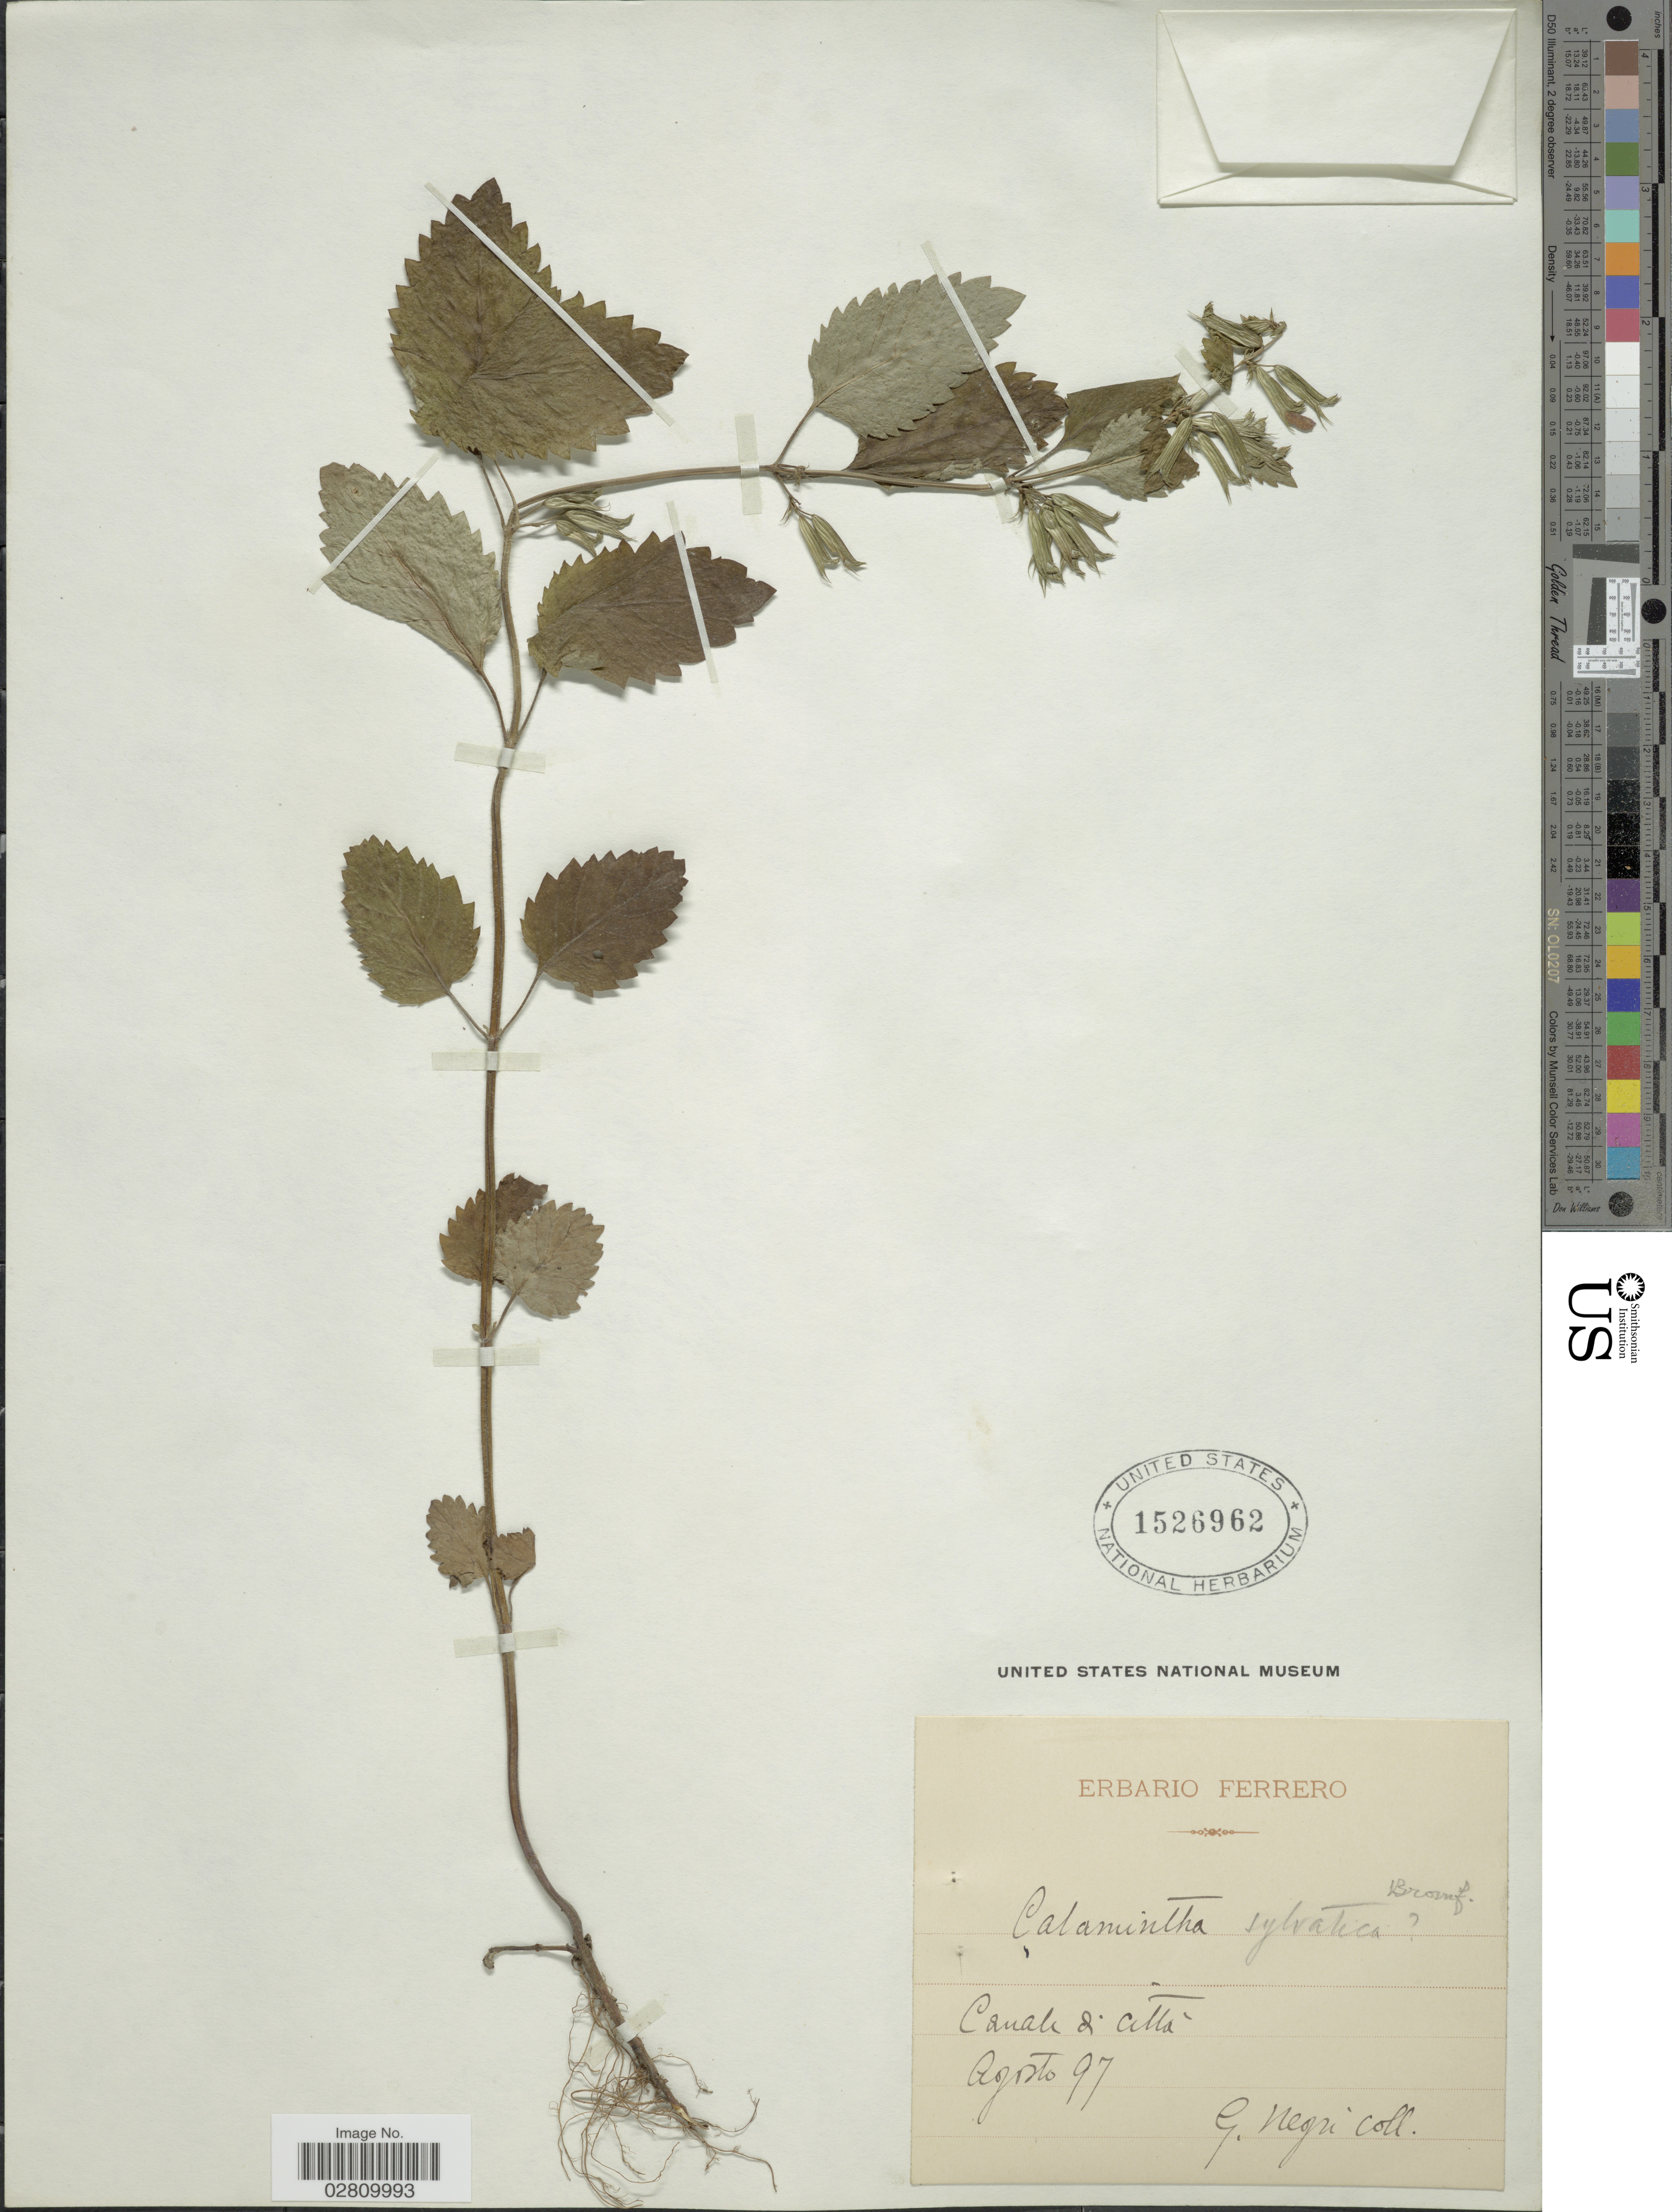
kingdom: Plantae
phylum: Tracheophyta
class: Magnoliopsida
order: Lamiales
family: Lamiaceae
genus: Calamintha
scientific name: Calamintha sylvatica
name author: Bromf.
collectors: G. Negri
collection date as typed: Transcribed d/m/y: /8/97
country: Italy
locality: Canale di Citta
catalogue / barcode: US 1526962